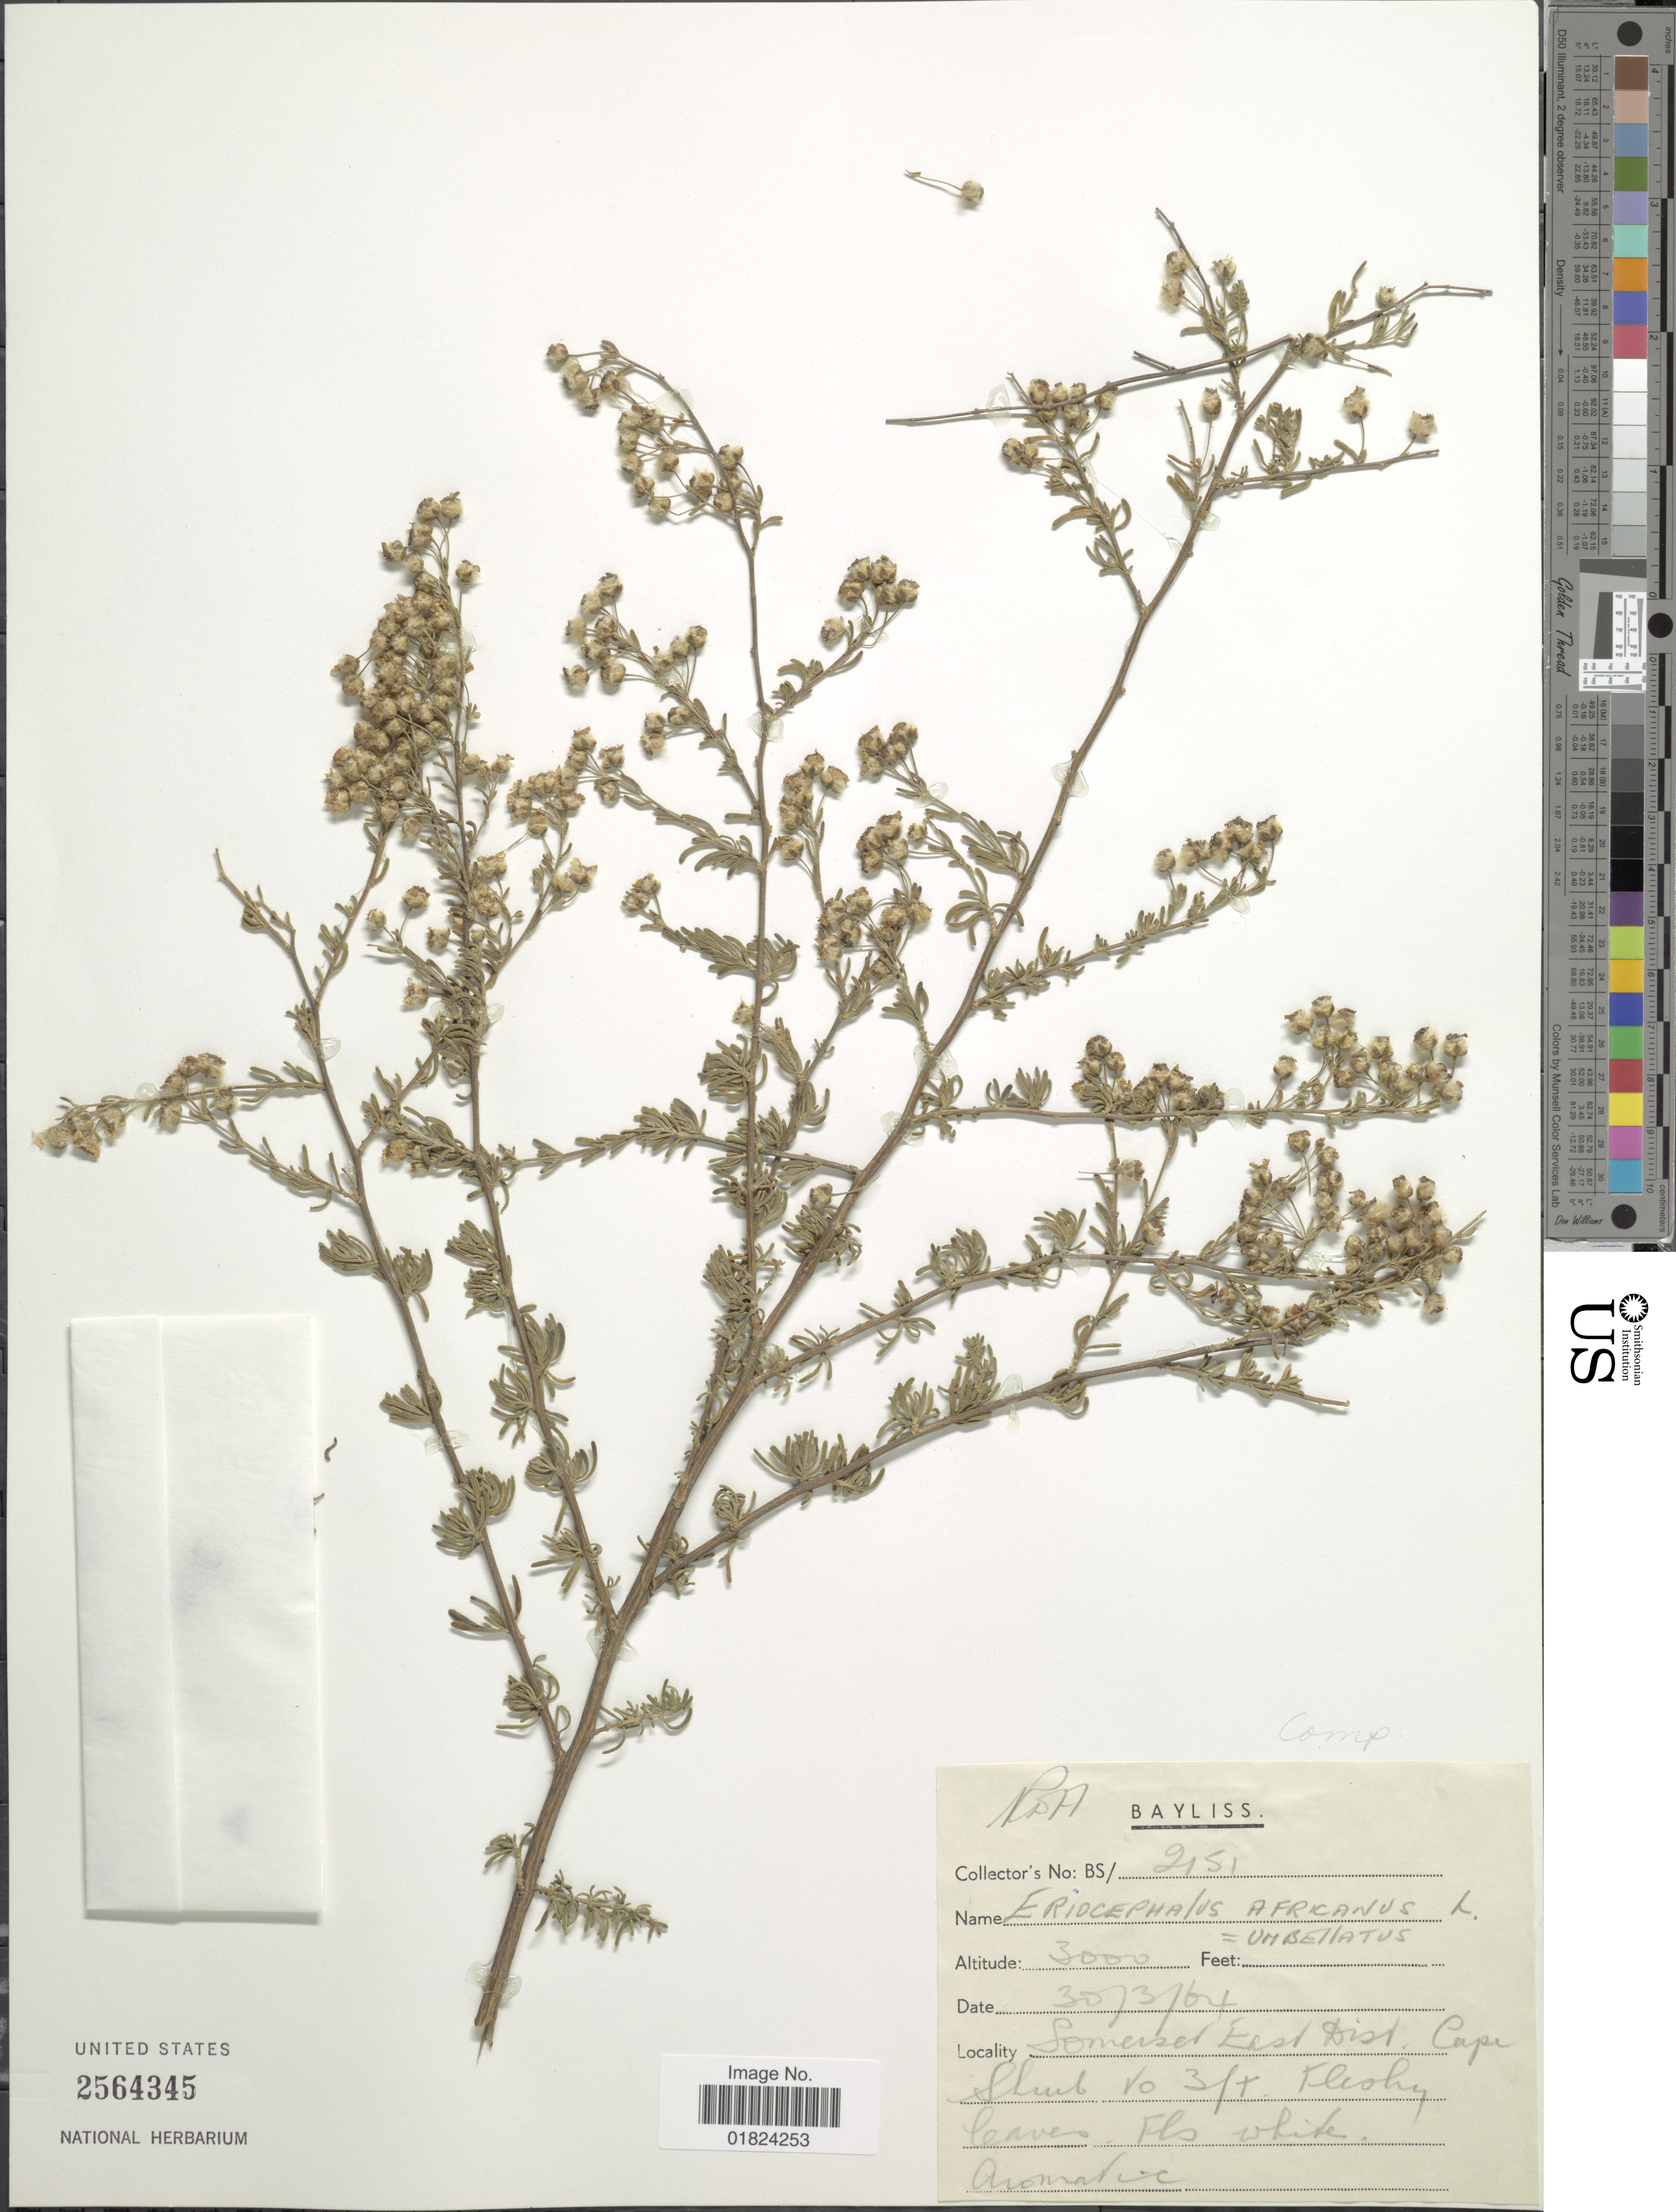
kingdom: Plantae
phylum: Tracheophyta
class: Magnoliopsida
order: Asterales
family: Asteraceae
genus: Eriocephalus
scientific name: Eriocephalus africanus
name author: L.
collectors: R. Bayliss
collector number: BS/2151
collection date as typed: Transcribed d/m/y: 30/3/64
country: South Africa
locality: Somerset Erst Dist. Cape.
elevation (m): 914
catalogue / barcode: US 2564345